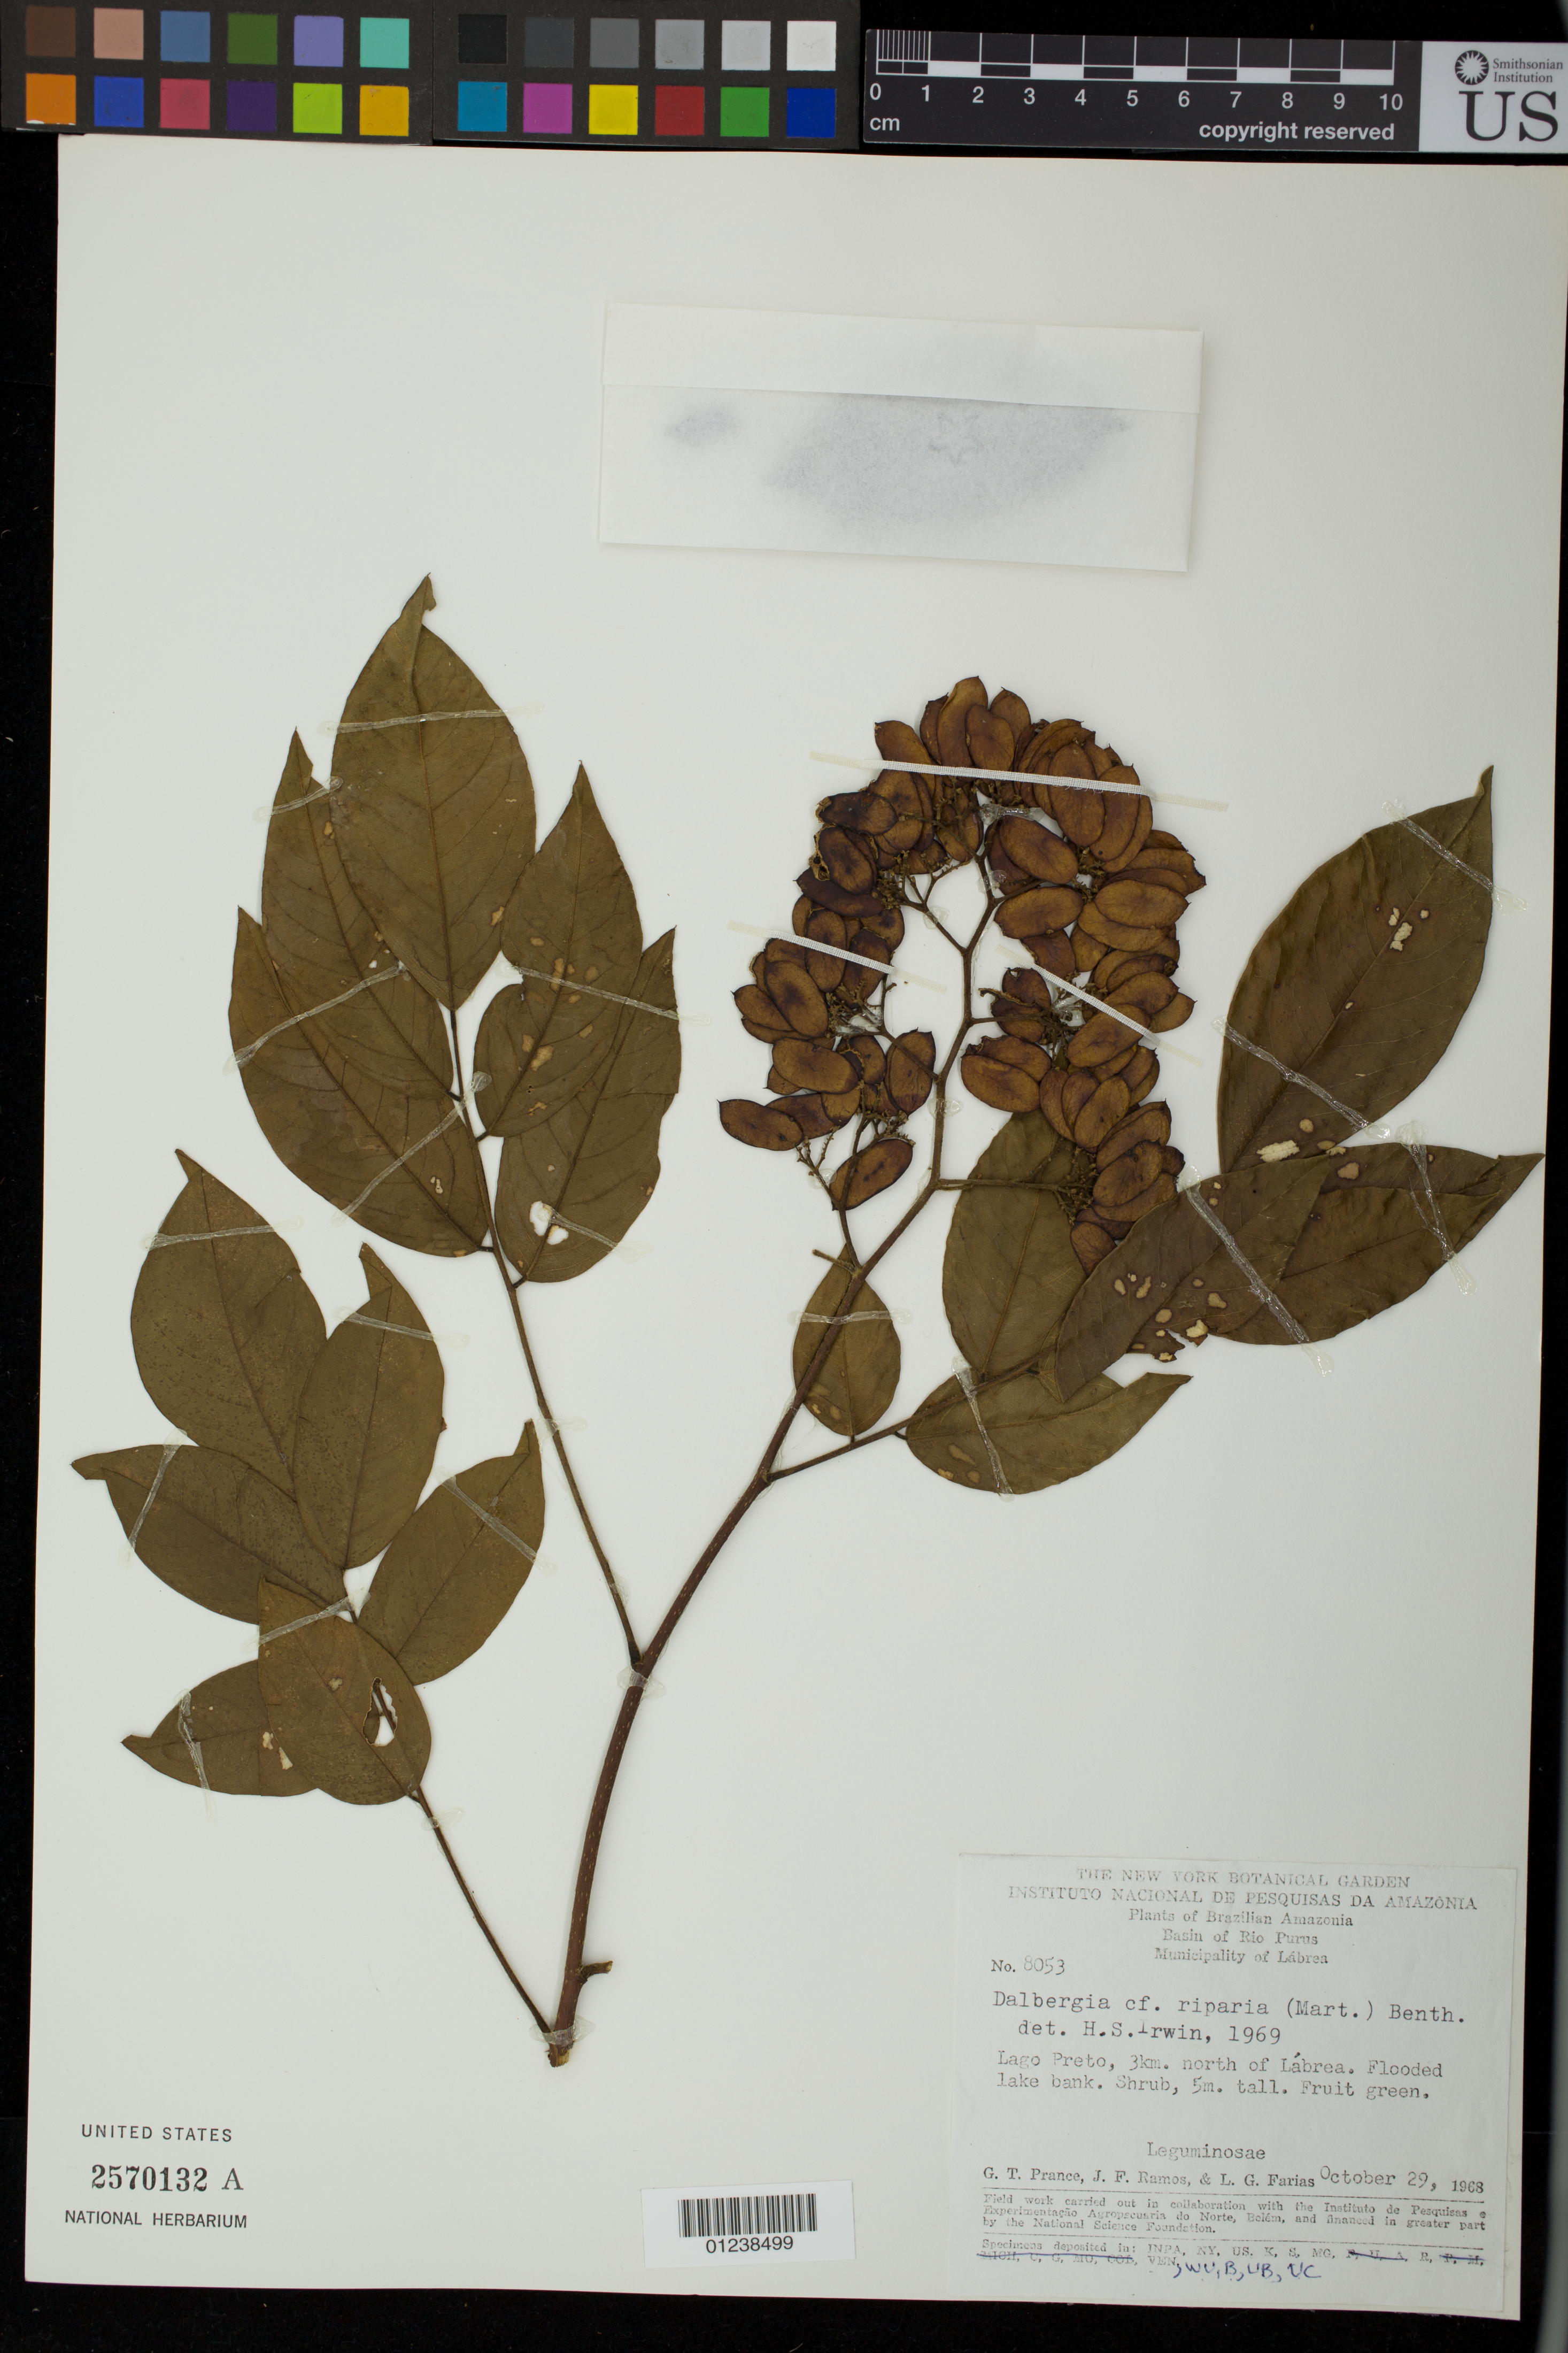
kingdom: Plantae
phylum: Tracheophyta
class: Magnoliopsida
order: Fabales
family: Fabaceae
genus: Dalbergia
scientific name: Dalbergia riparia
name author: (Mart.) Benth.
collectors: G. T. Prance, J. F. Ramos & L. G. Farias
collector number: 8053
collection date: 1968-10-29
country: Brazil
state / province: Amazonas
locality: Basin of Rio Purus. Municipality of Labrea.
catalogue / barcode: US 2570132A